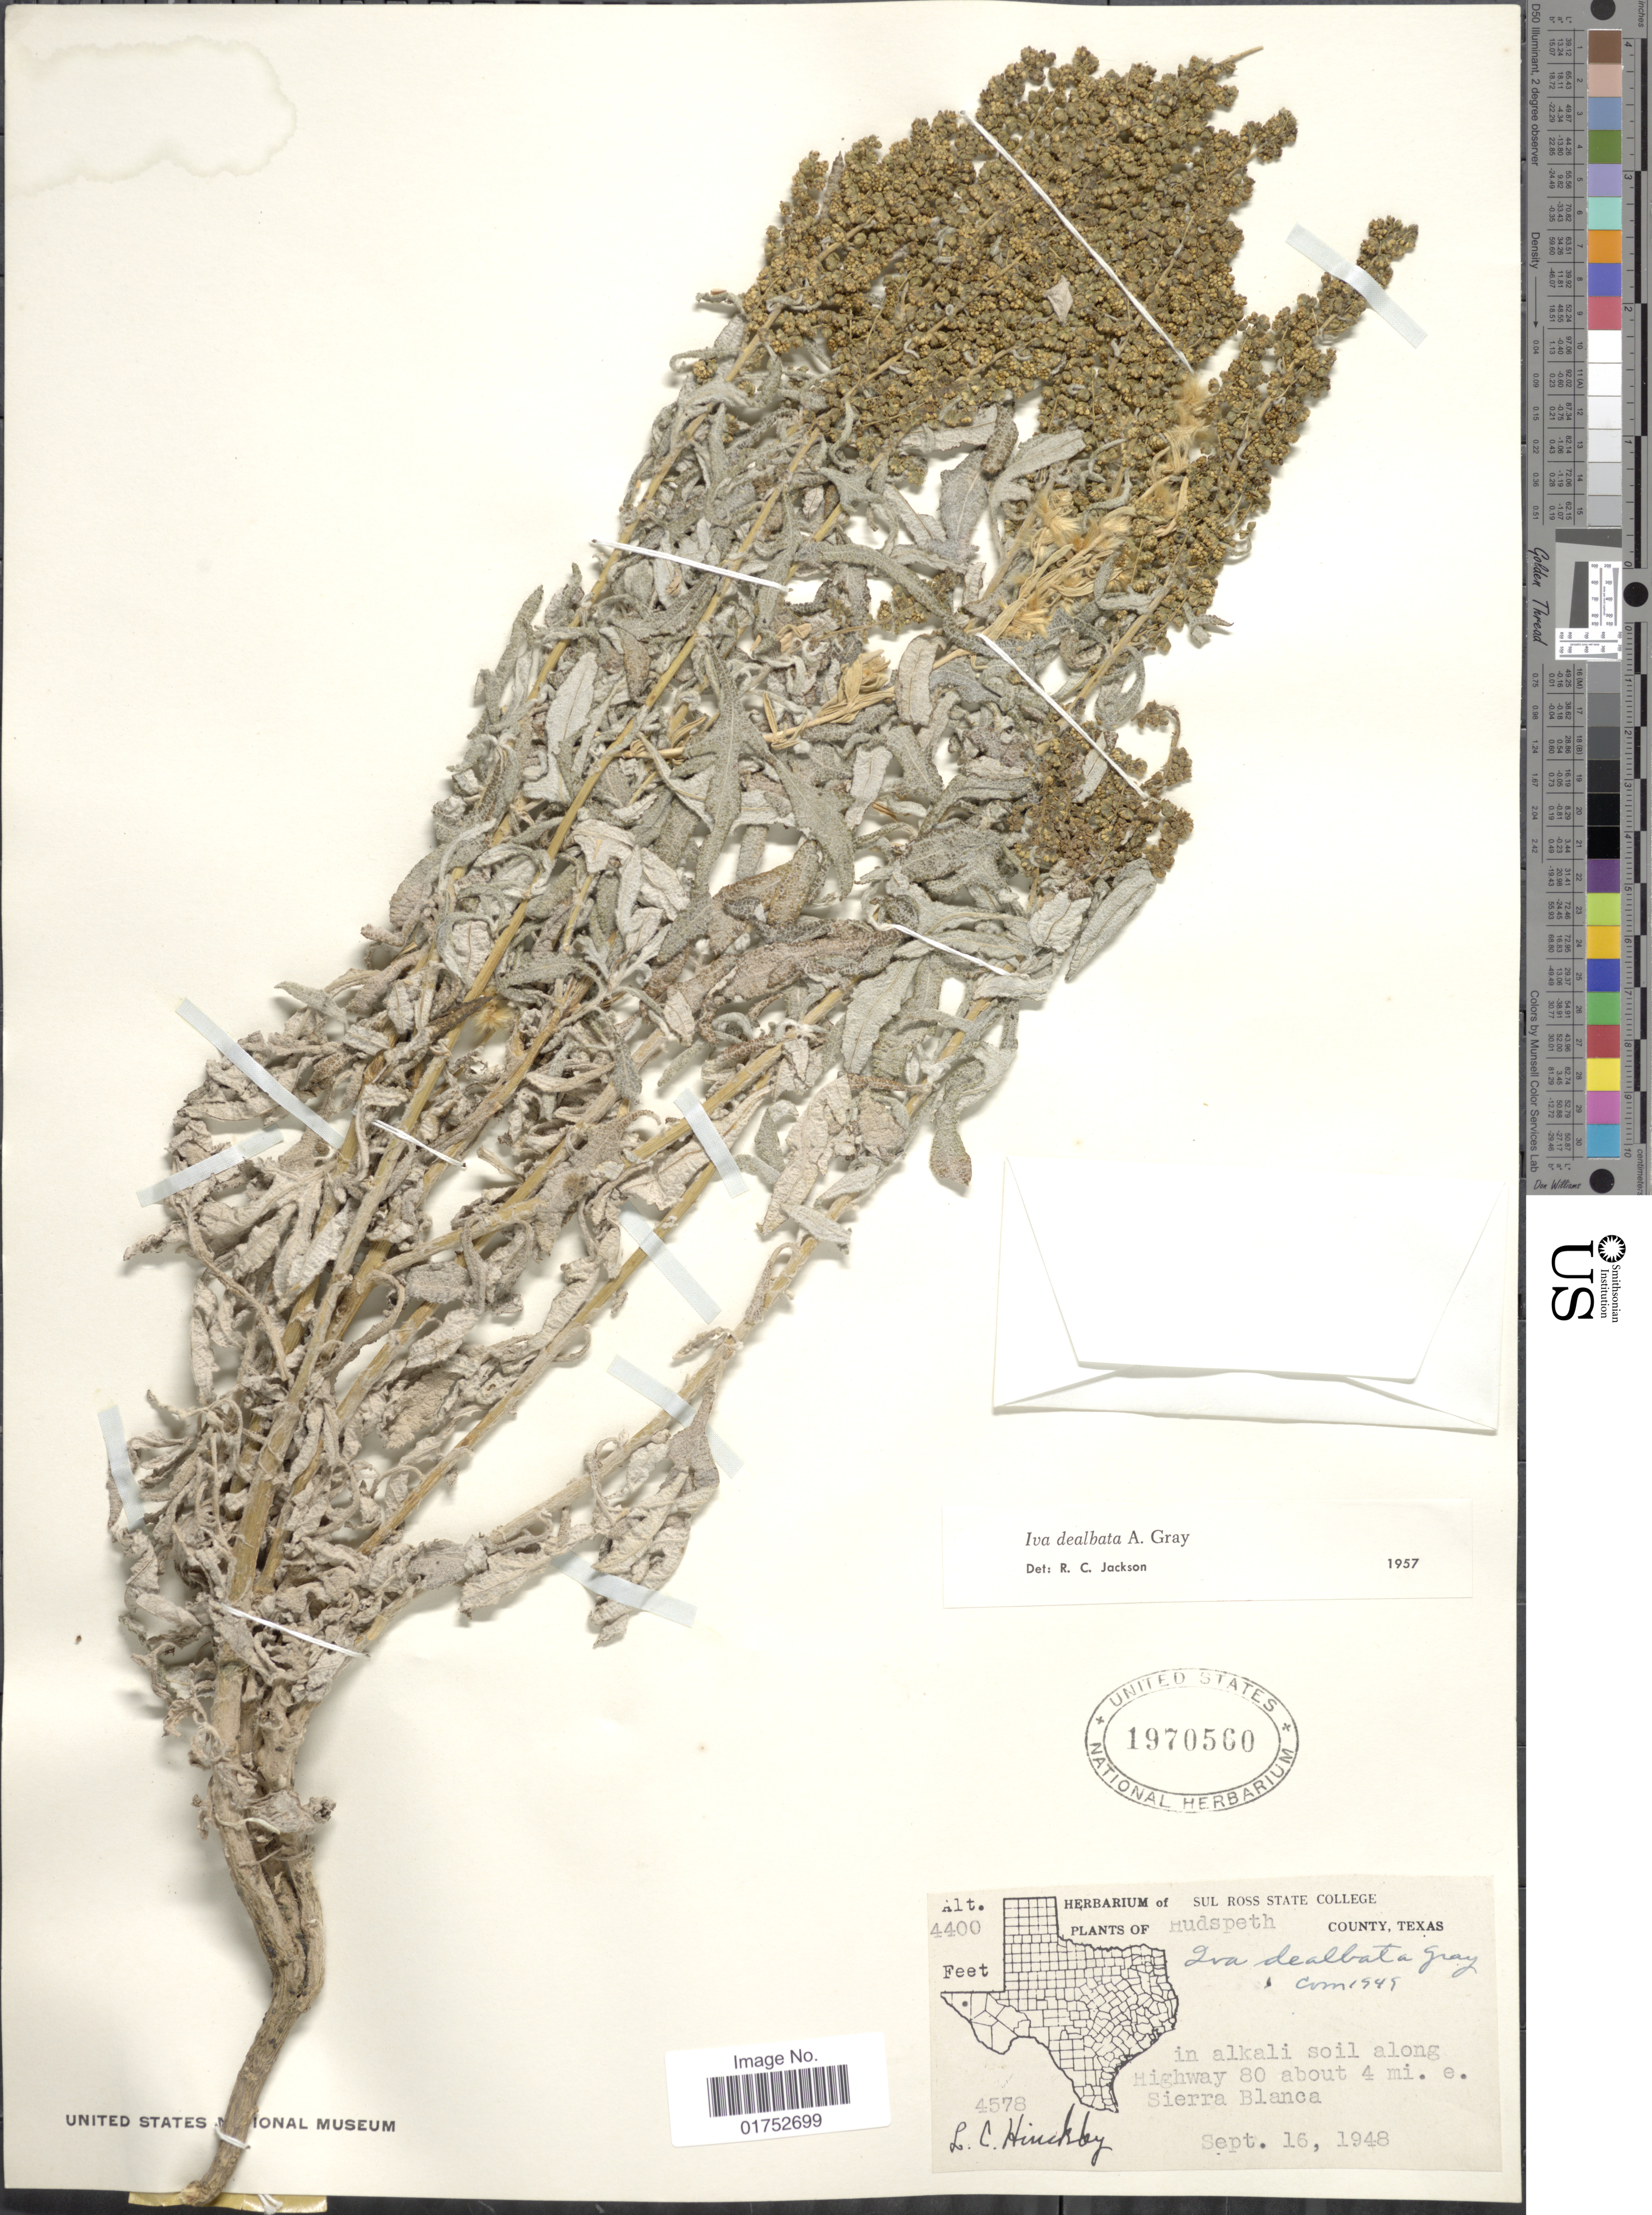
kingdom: Plantae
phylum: Tracheophyta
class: Magnoliopsida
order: Asterales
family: Asteraceae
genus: Iva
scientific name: Iva dealbata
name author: A. Gray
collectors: L. Hinckley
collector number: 4578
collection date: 1948-09-16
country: United States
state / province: Texas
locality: Hudspeth County, along Highway 80 about 4 mi e. Sierra Blanca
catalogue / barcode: US 1970560